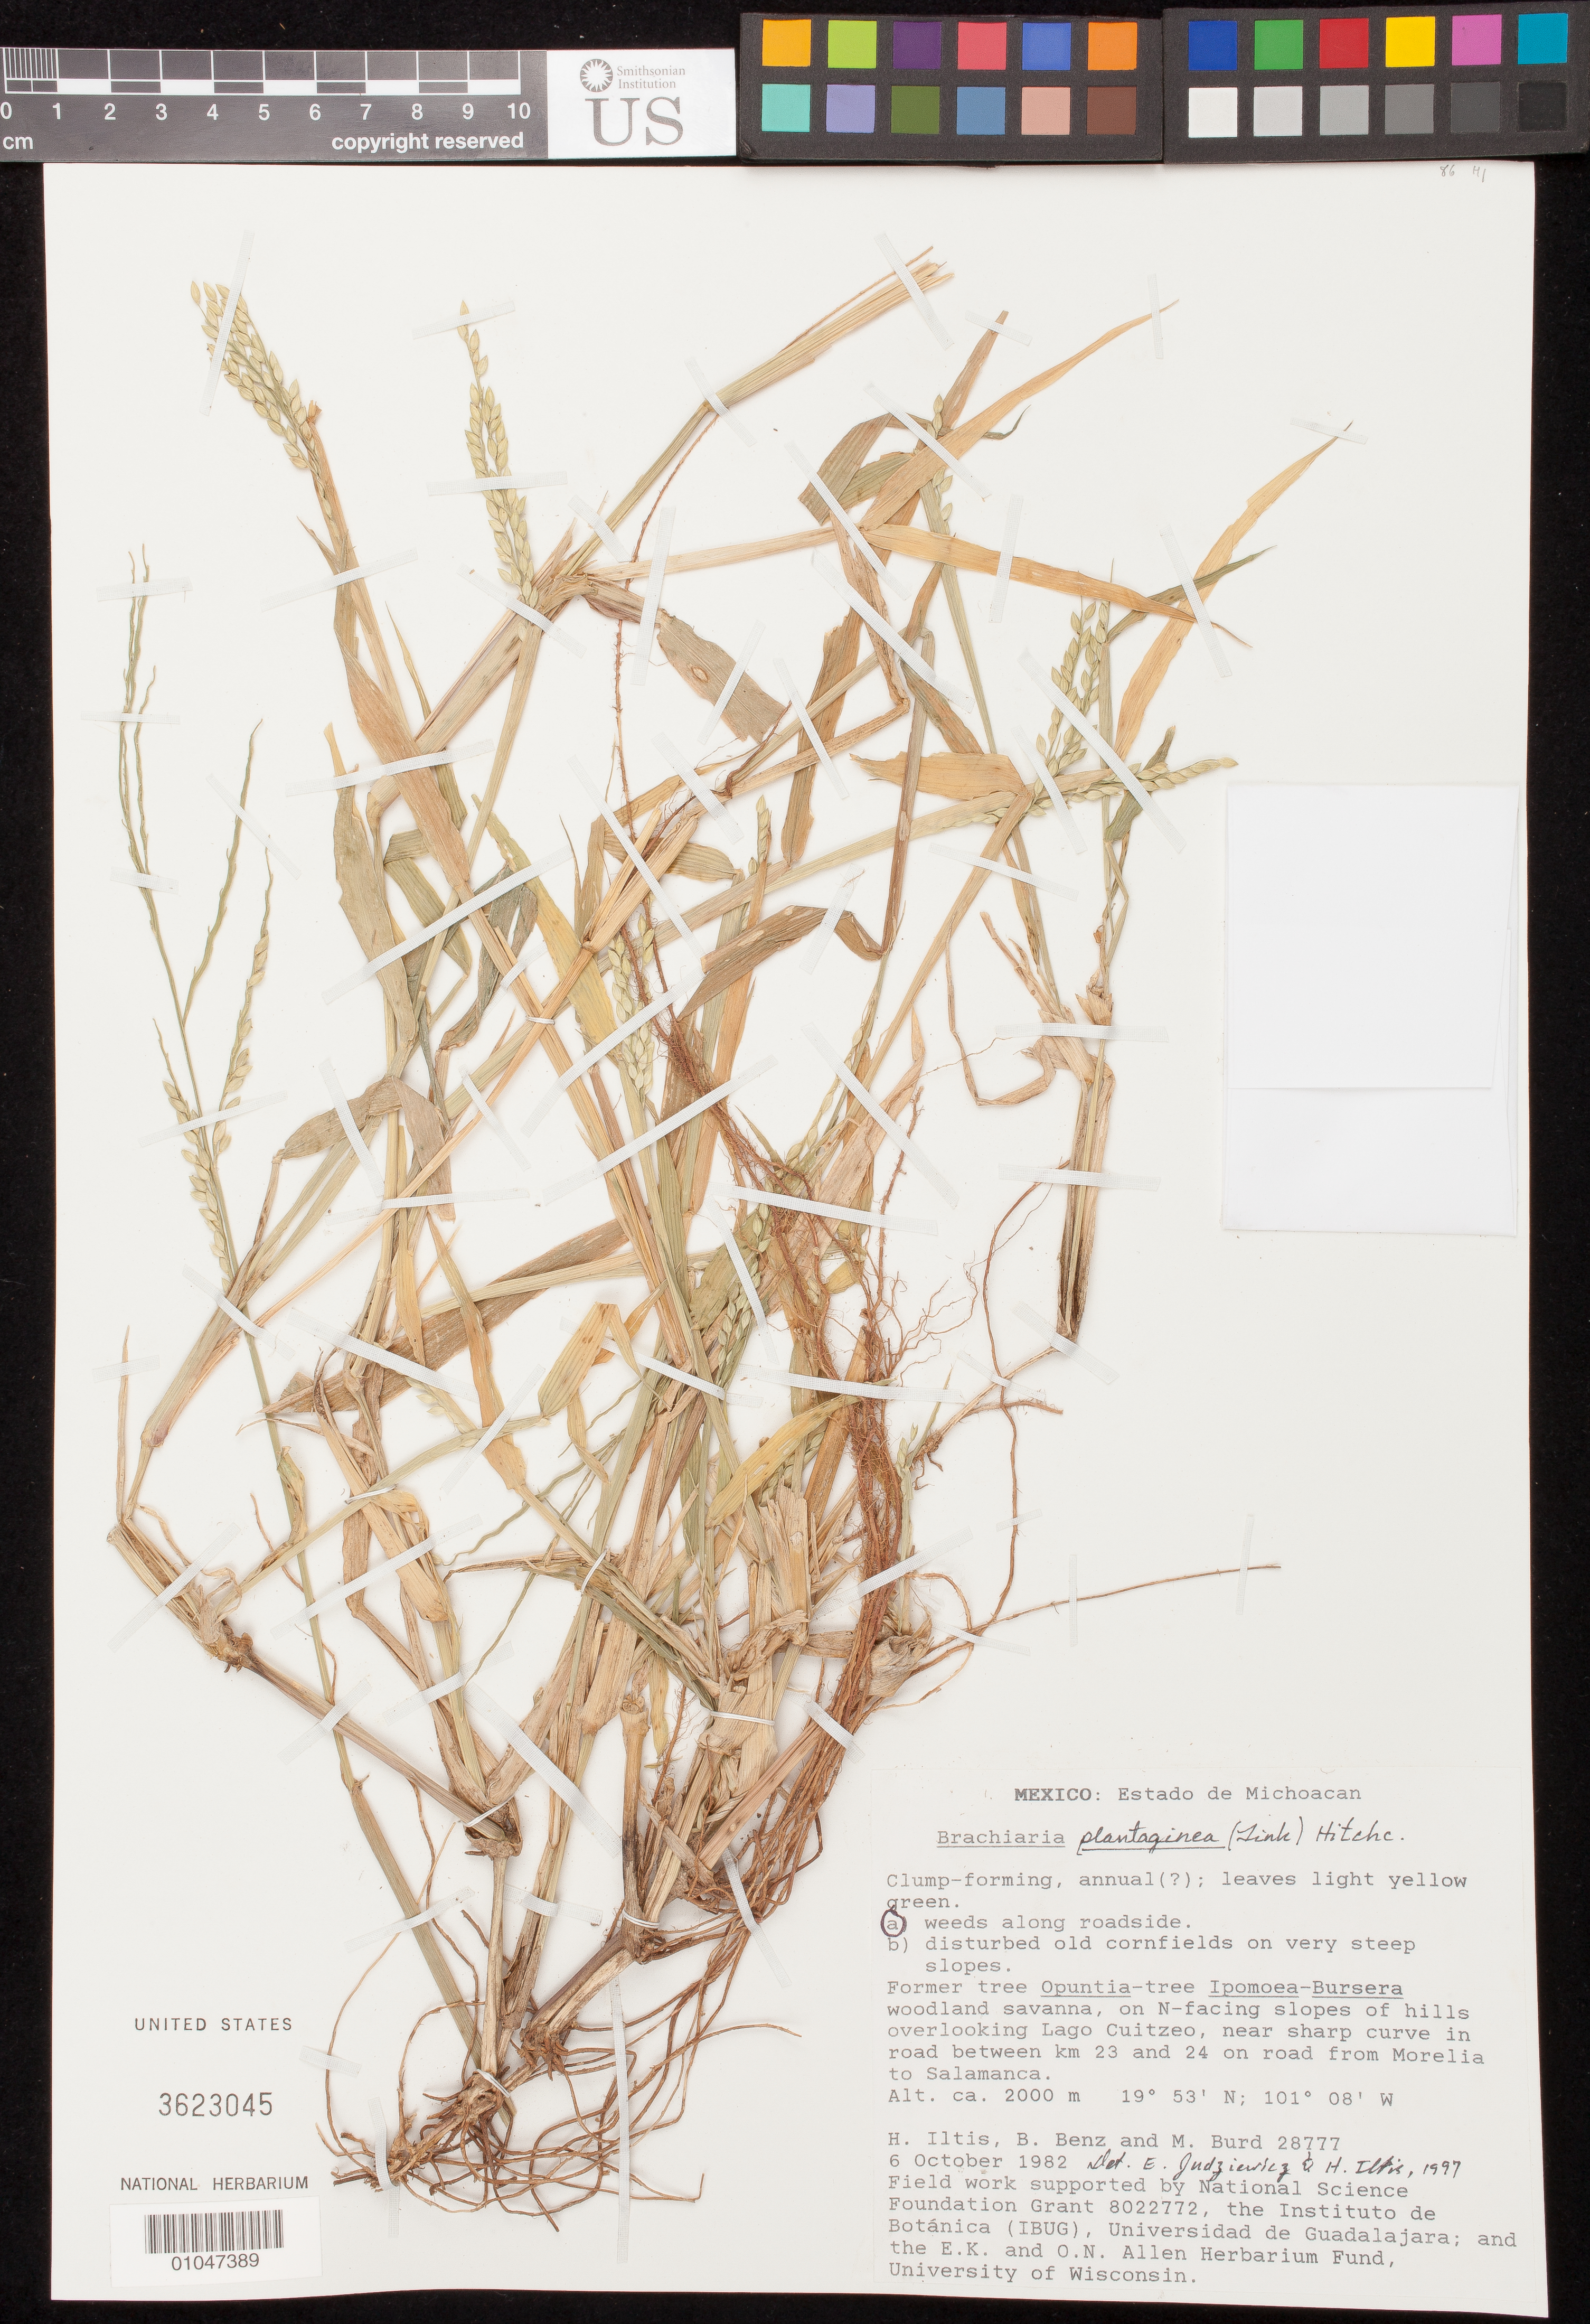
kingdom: Plantae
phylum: Tracheophyta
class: Liliopsida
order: Poales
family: Poaceae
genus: Brachiaria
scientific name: Brachiaria plantaginea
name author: (Link) Hitchc.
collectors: H. H. Iltis, B. Benz & M. Burd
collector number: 28777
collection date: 1982-10-06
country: Mexico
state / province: Michoacán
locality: On north-facing slipes of hills overlooking Lago Cuitzeo, near sharp curve in road between Km 23 and 24 on road from Morelia to Salamanca.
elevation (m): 2000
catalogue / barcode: US 3623045